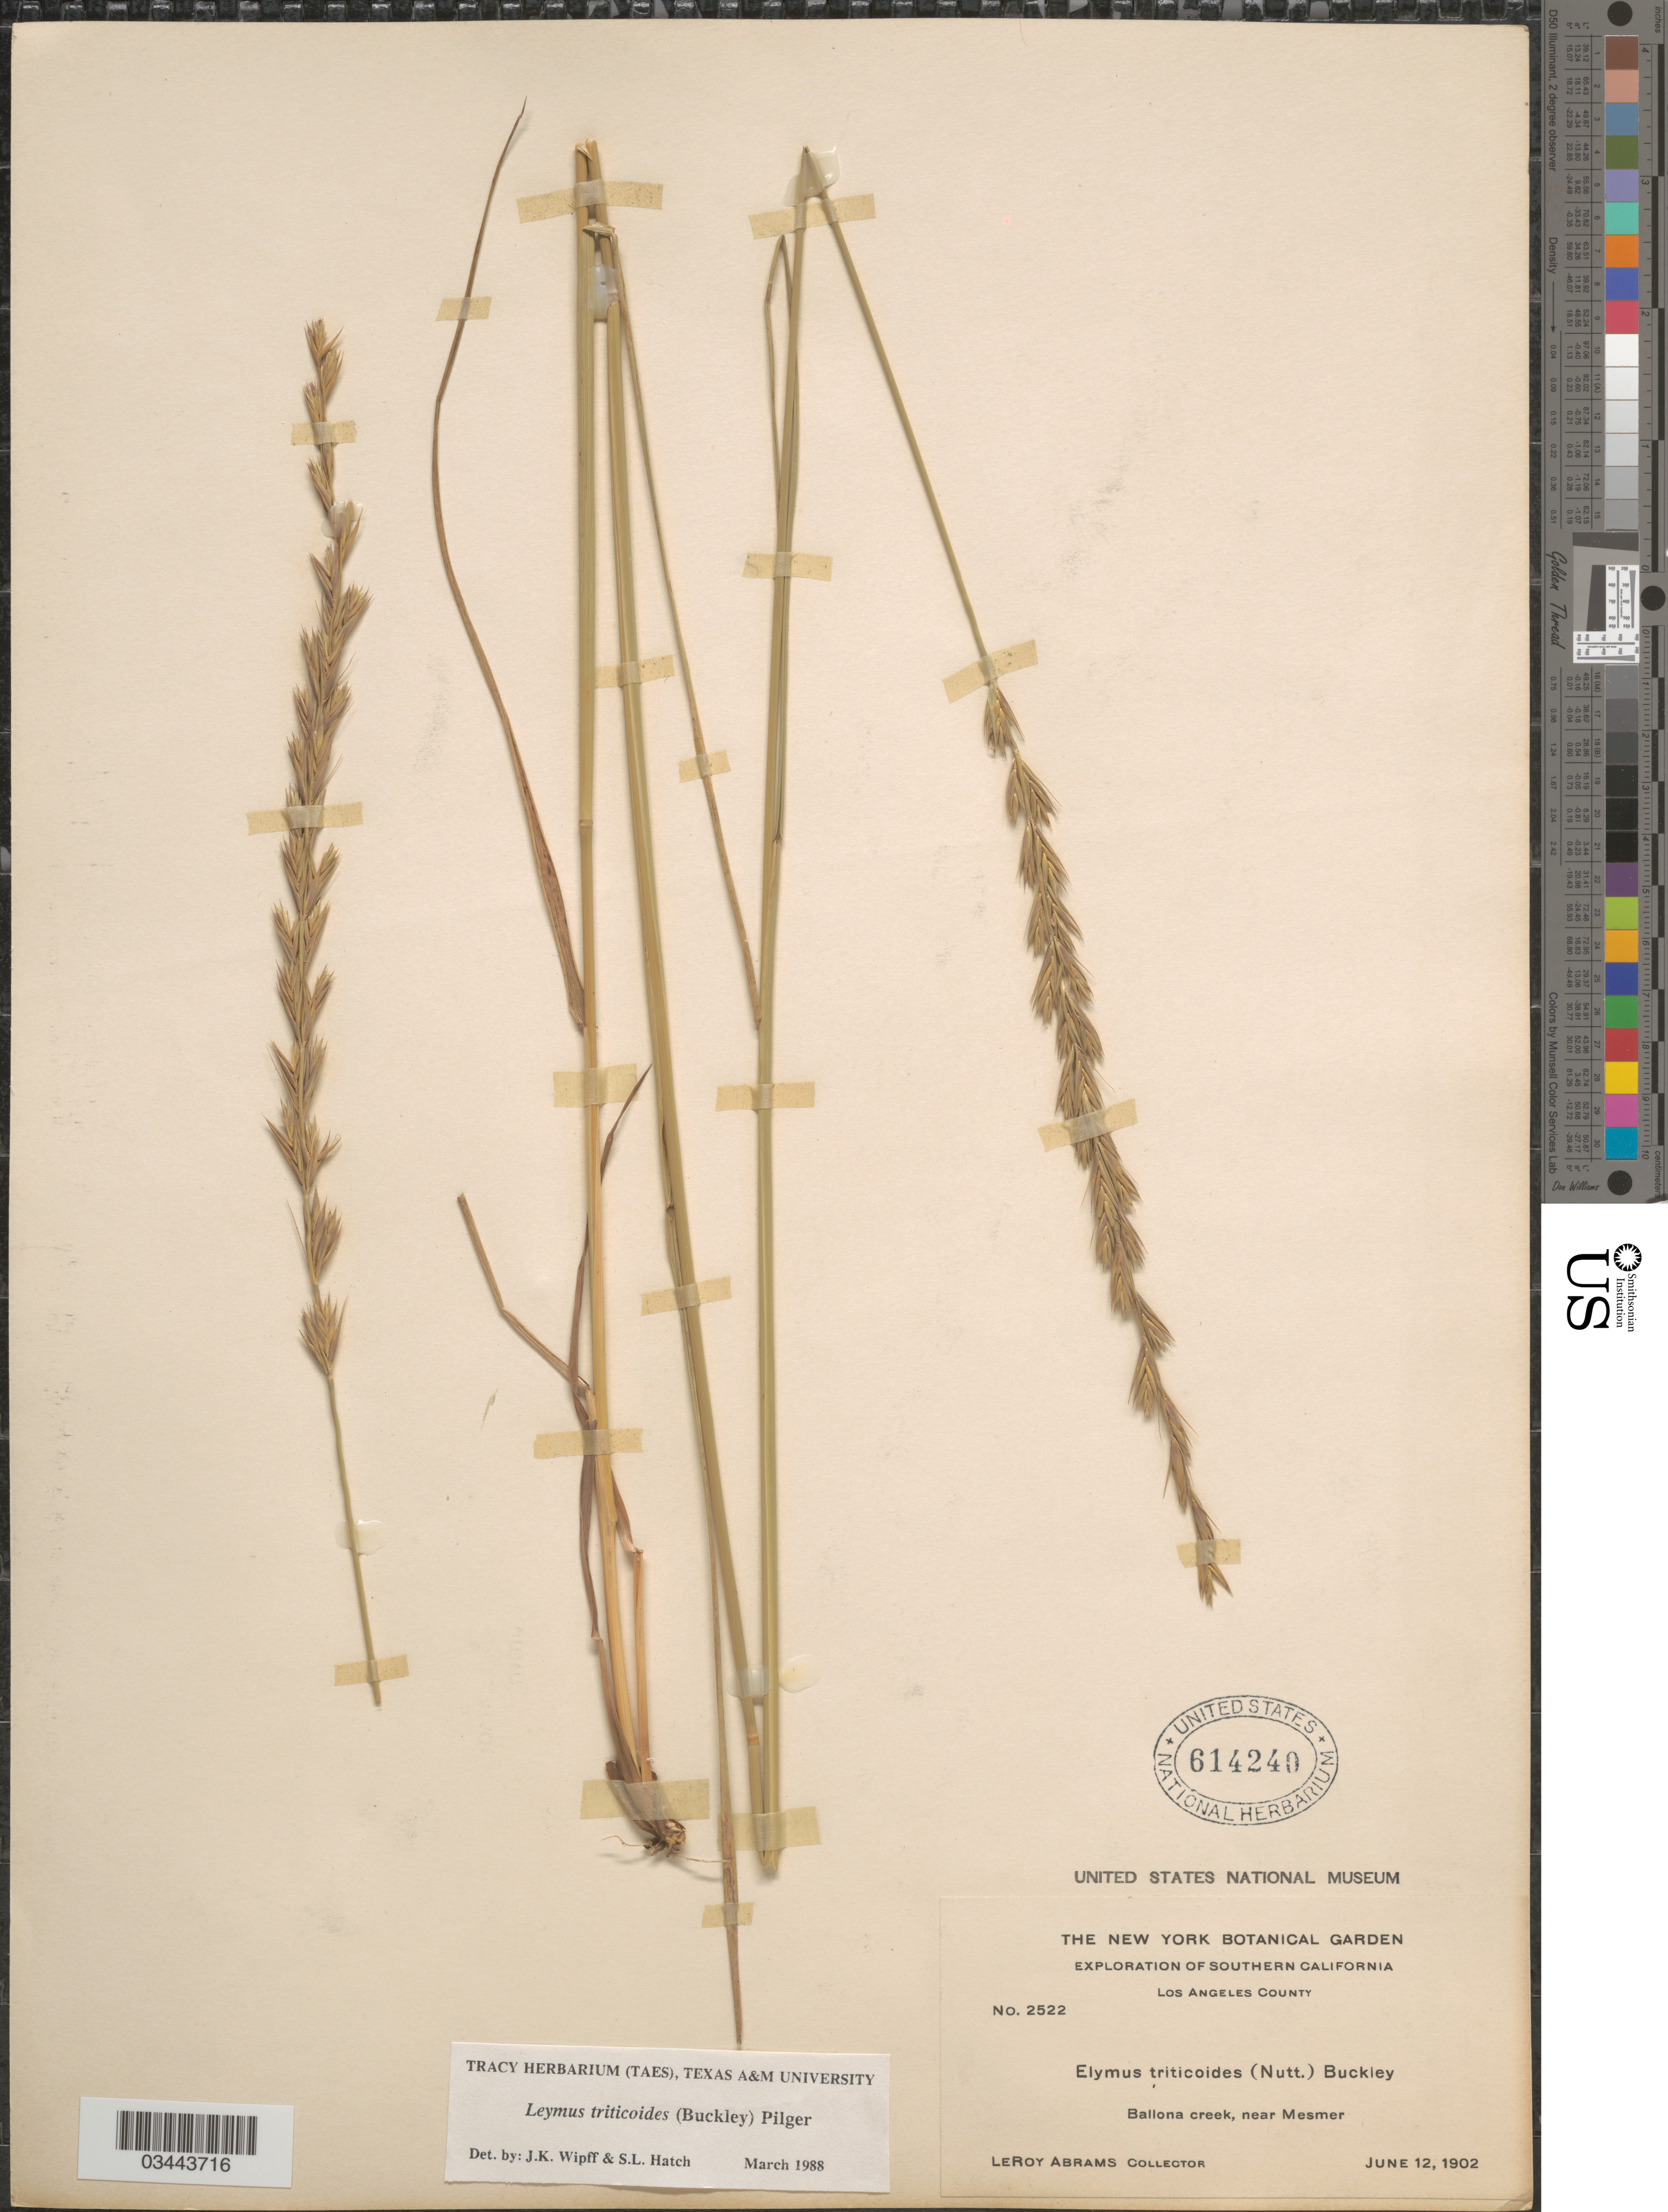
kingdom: Plantae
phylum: Tracheophyta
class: Liliopsida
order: Poales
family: Poaceae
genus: Leymus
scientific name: Leymus triticoides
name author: (Buckley) Pilg.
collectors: L. Abrams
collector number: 2522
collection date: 1902-06-12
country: United States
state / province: California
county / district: Los Angeles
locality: Exploration of Southern California. Los Angeles County. Ballona creek, near Mesmer.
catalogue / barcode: US 614240